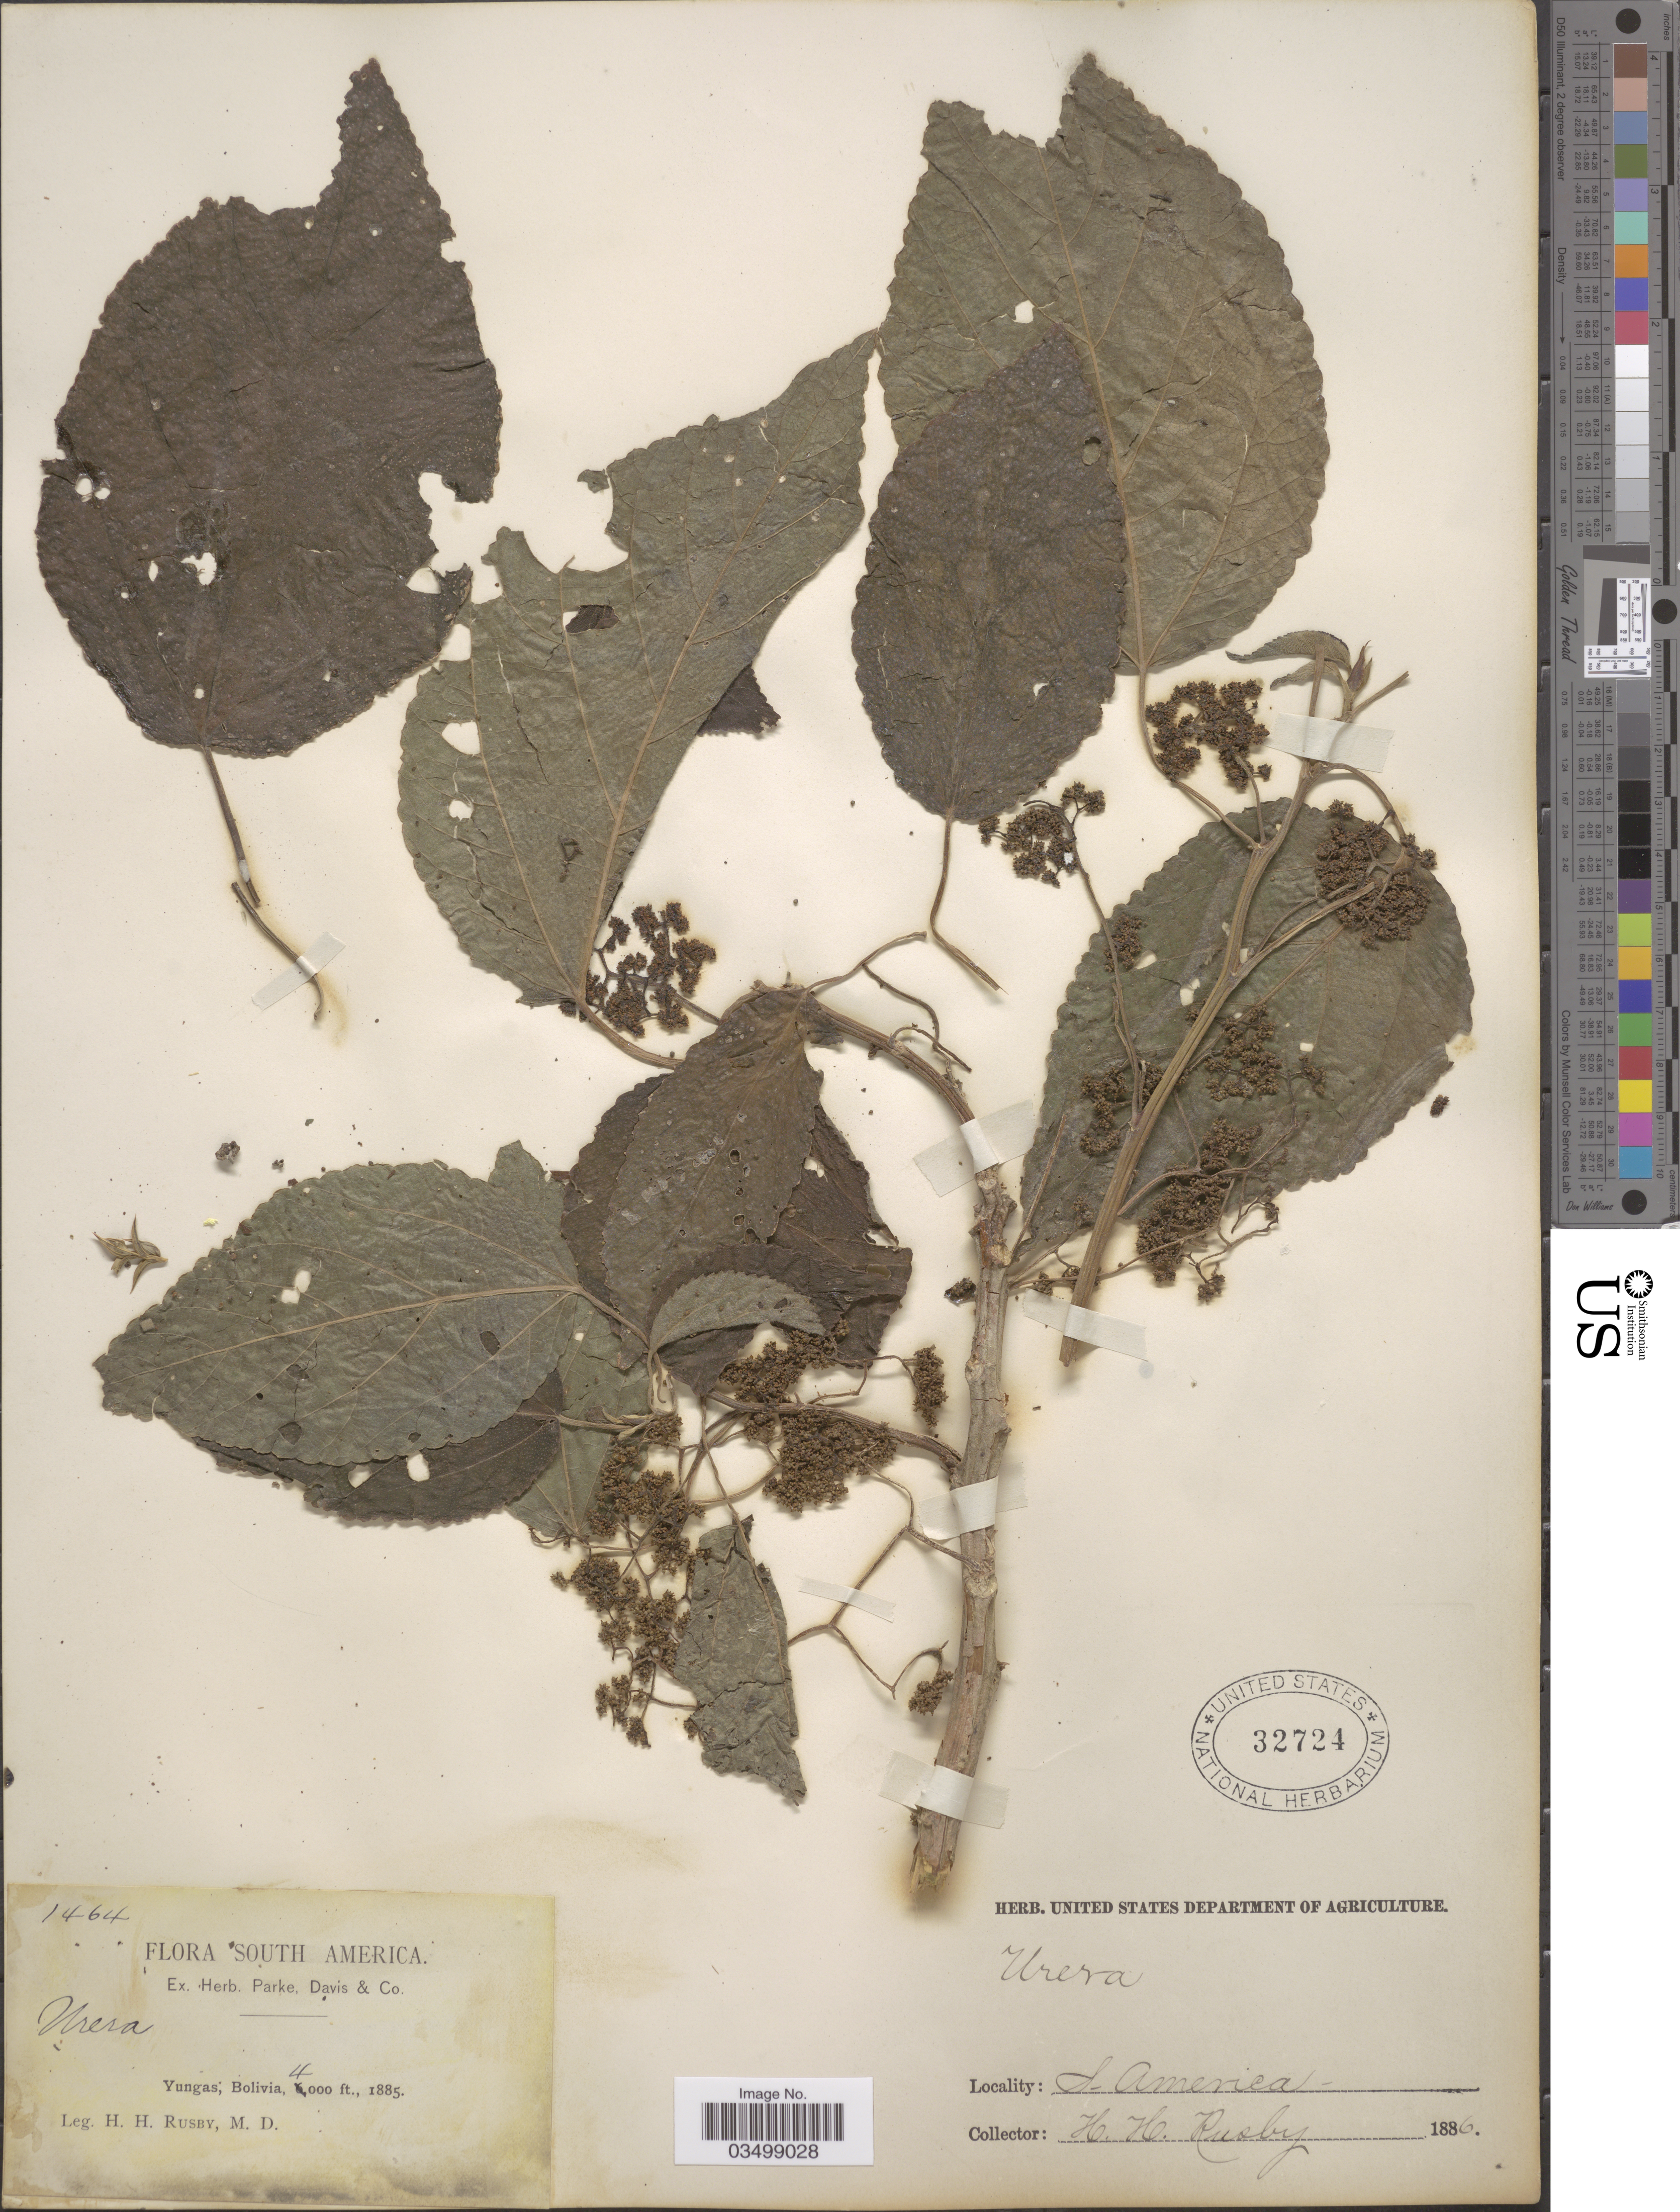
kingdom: Plantae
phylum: Tracheophyta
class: Magnoliopsida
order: Rosales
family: Urticaceae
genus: Urera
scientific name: Urera caracasana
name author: (Jacq.) Gaudich. ex Griseb.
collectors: H. H. Rusby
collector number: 1464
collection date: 1885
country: Bolivia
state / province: La Paz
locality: Yungas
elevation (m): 1219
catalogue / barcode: US 32724